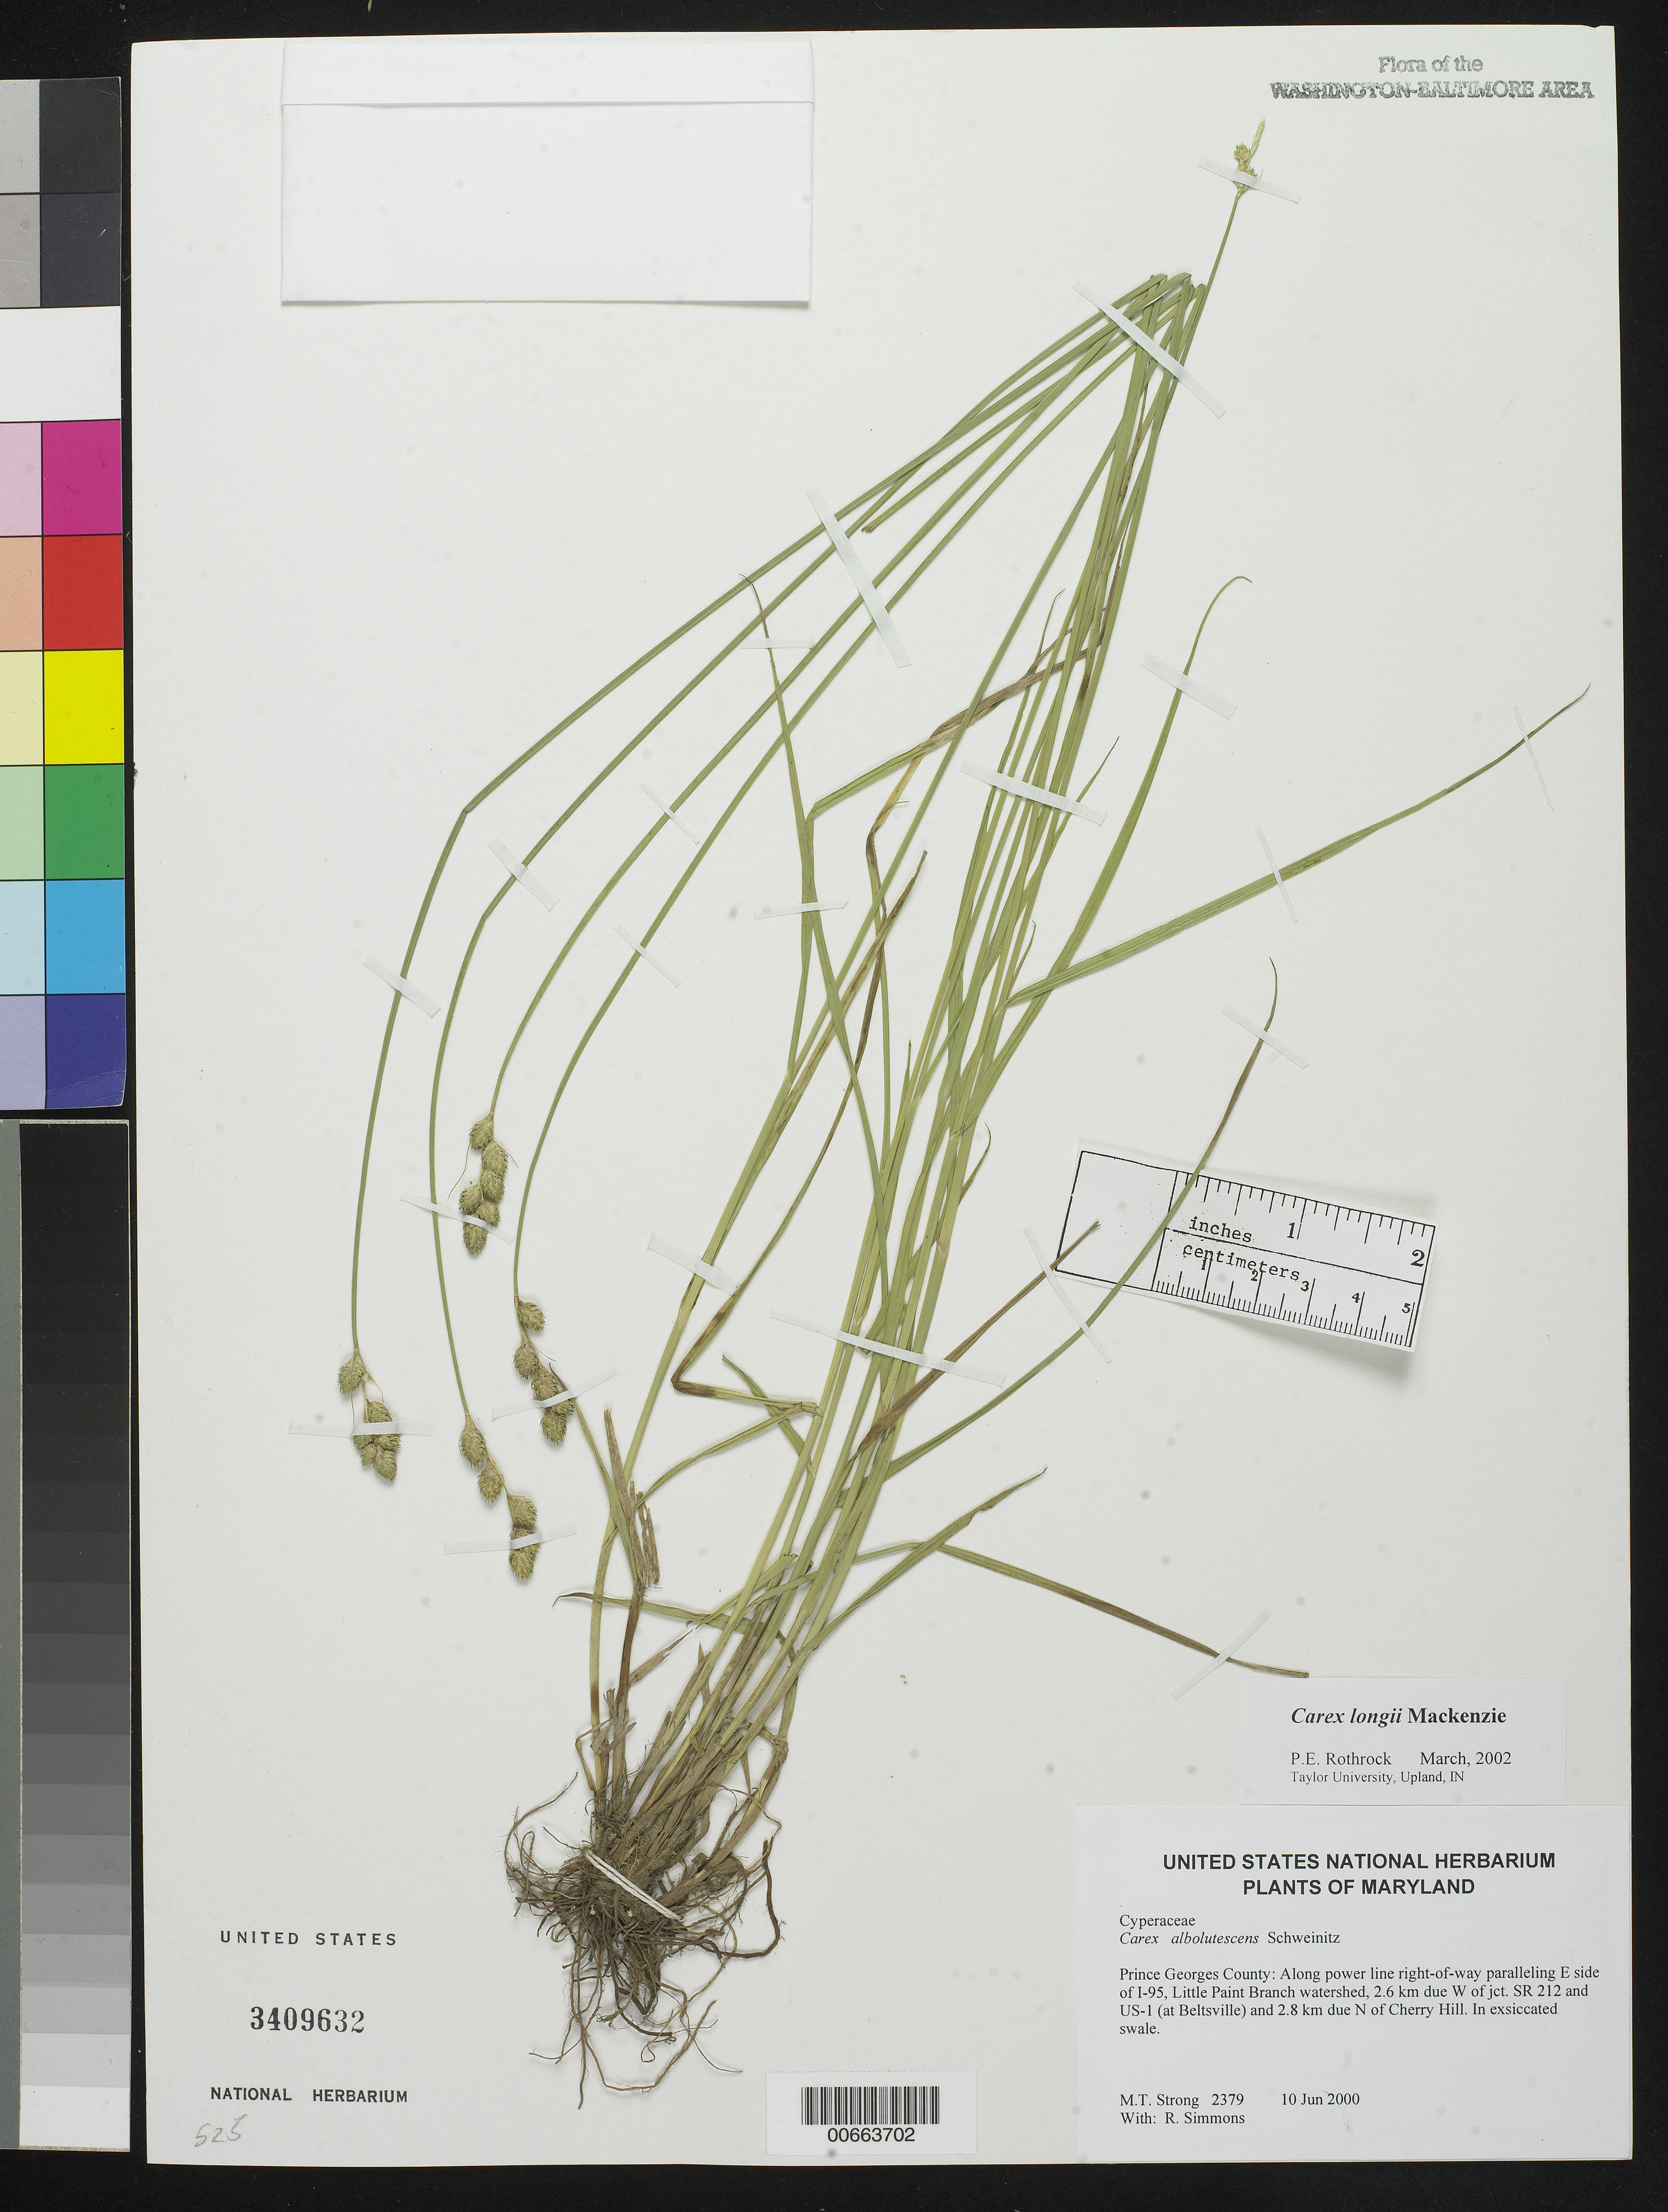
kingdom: Plantae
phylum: Tracheophyta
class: Liliopsida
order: Poales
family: Cyperaceae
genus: Carex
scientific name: Carex longii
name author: Mack.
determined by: Strong, M. T., (US), Smithsonian Institution - National Museum of Natural History (UNITED STATES)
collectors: M. T. Strong & R. Simmons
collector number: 2379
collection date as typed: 10 Jun 2000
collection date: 2000-06-10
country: United States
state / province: Maryland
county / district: Prince George's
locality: Along power line right-of-way paralleling E side of I-95, Little Paint Branch watershed, 2.6 km due W of jct. SR 212 and US-1 (at Beltsville) and 2.8 km due N of Cherry Hill.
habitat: In exsiccated swale.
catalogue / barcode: US 3409632